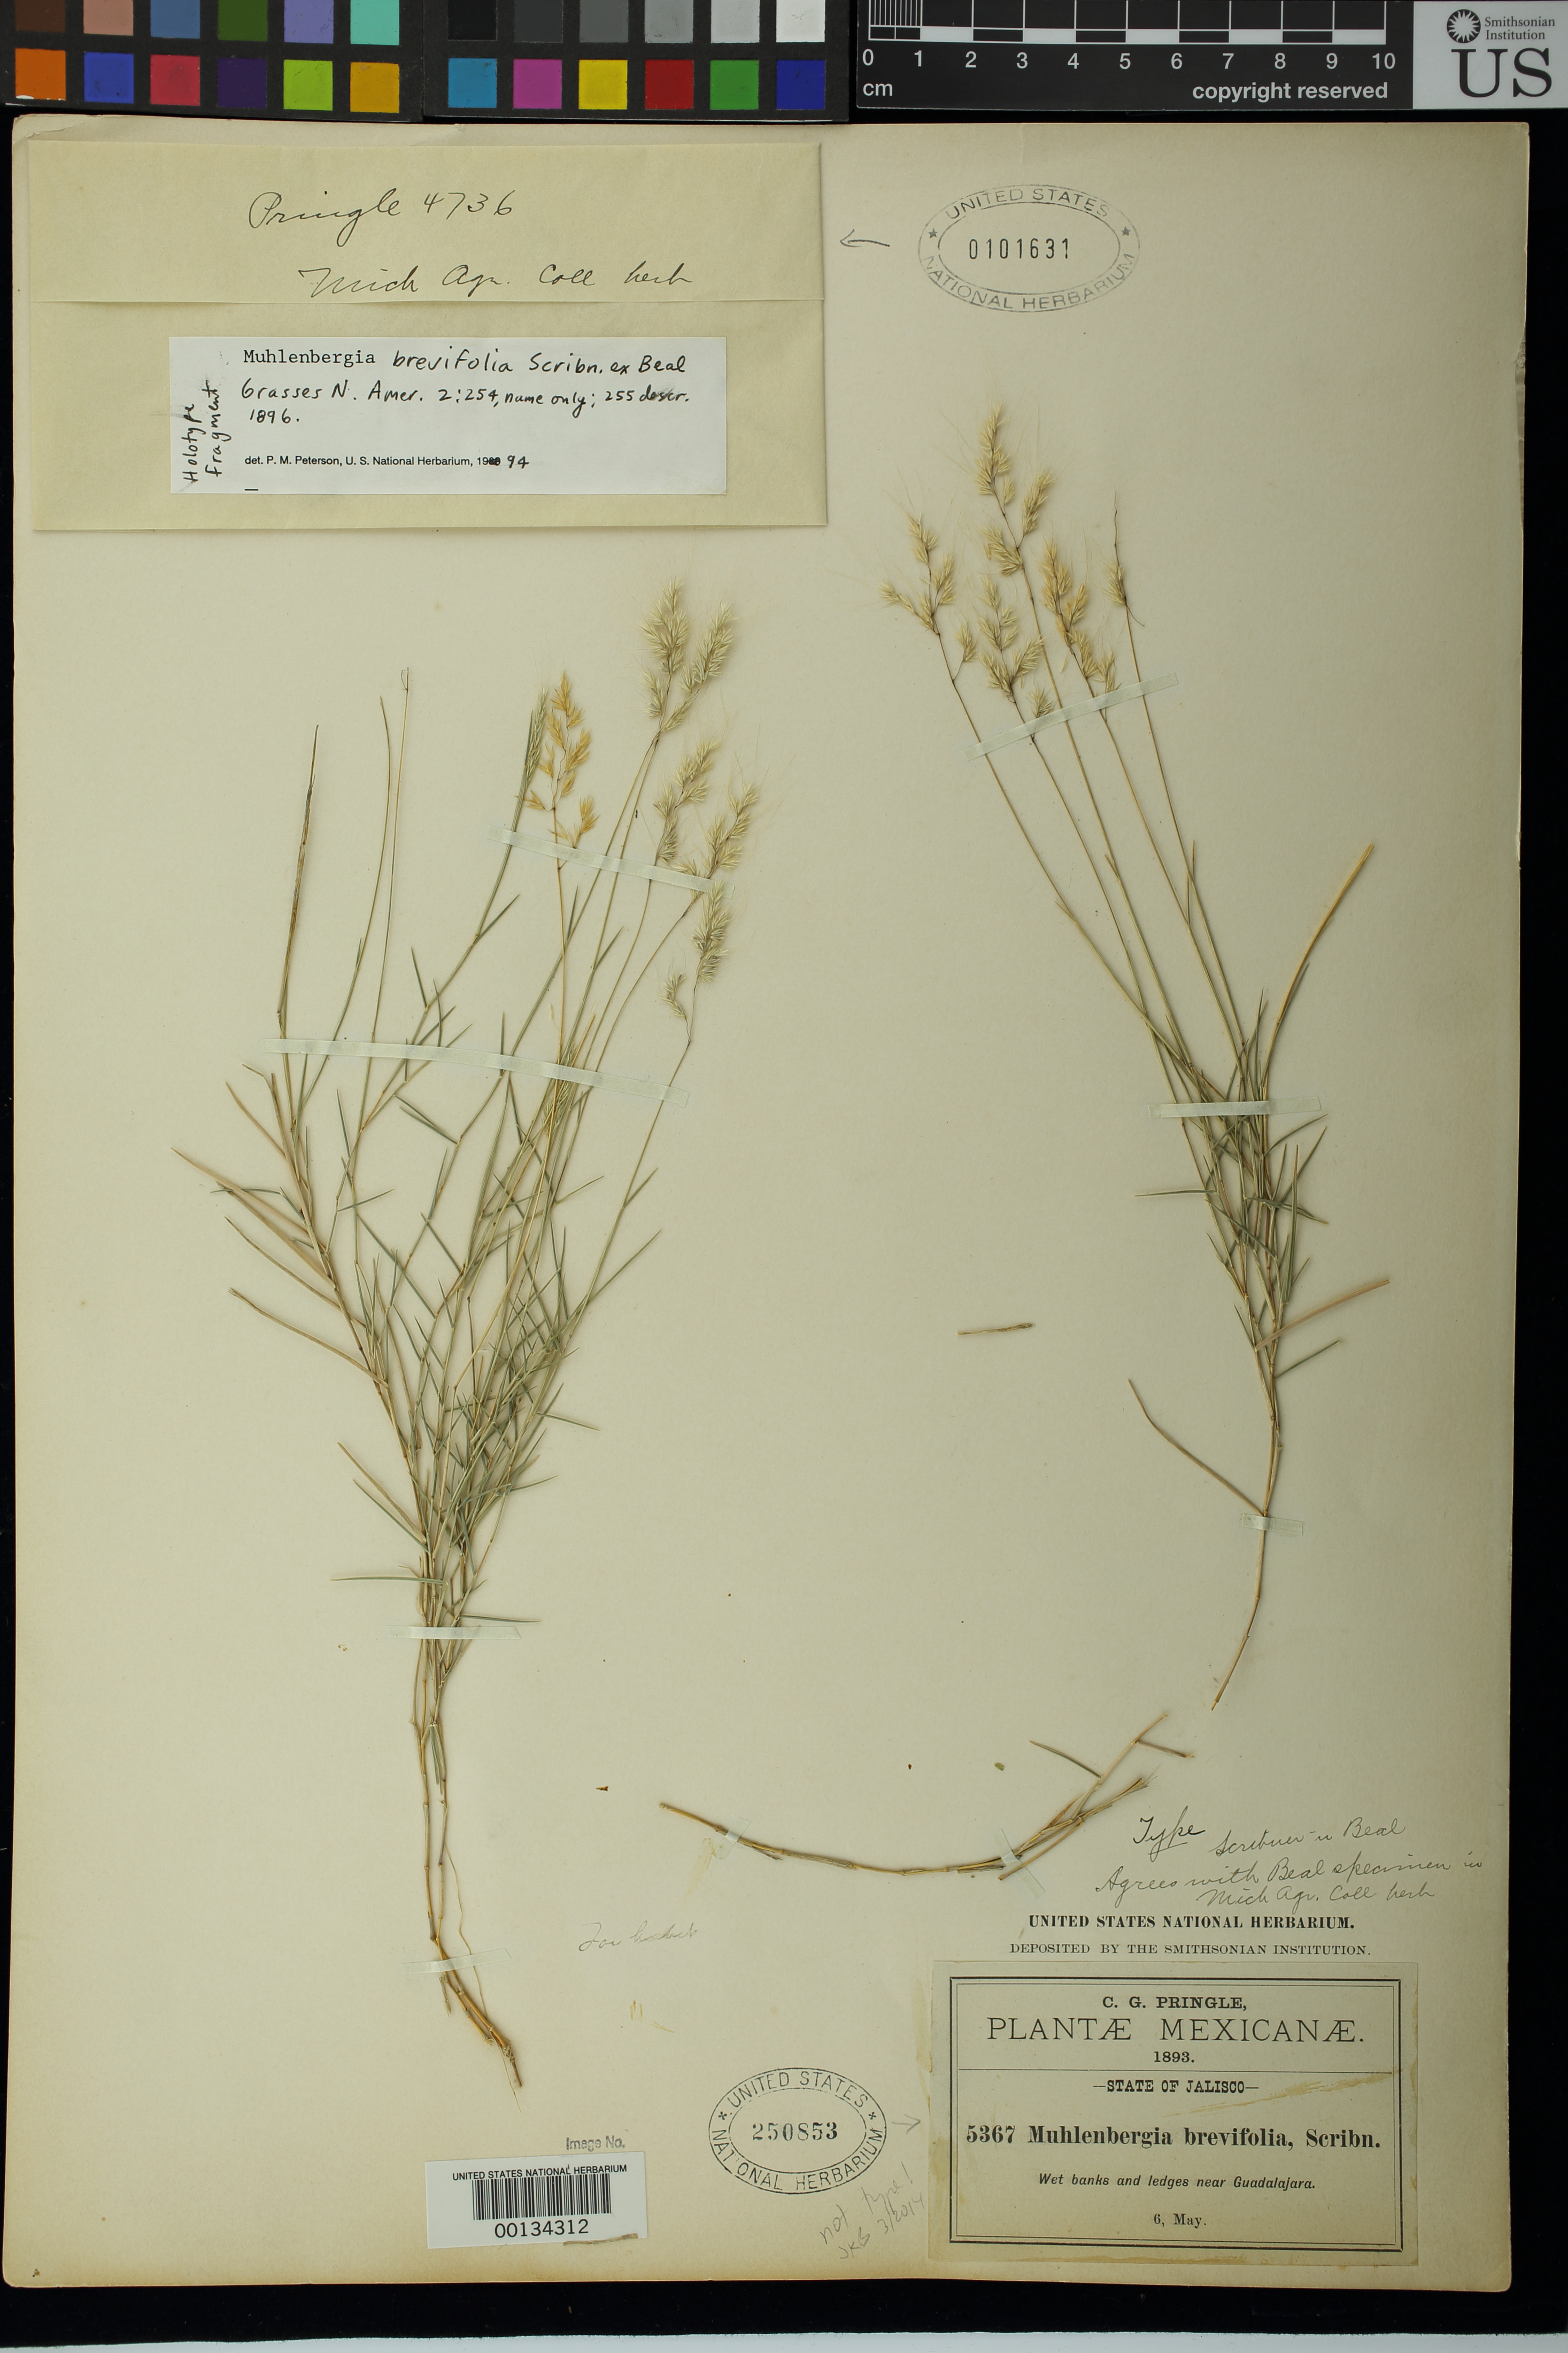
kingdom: Plantae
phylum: Tracheophyta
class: Liliopsida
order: Poales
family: Poaceae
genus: Muhlenbergia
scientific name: Muhlenbergia brevifolia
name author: Scribn. ex W.J. Beal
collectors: C. G. Pringle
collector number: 5367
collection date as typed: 06 May 1893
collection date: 1893-05-06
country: Mexico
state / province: Jalisco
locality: Near Guadalajara.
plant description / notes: Not a type, but mounted on sheet with type specimen (Pringle 4736, USNH 101631) and filed in the type herbarium.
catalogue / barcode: US 250853-2